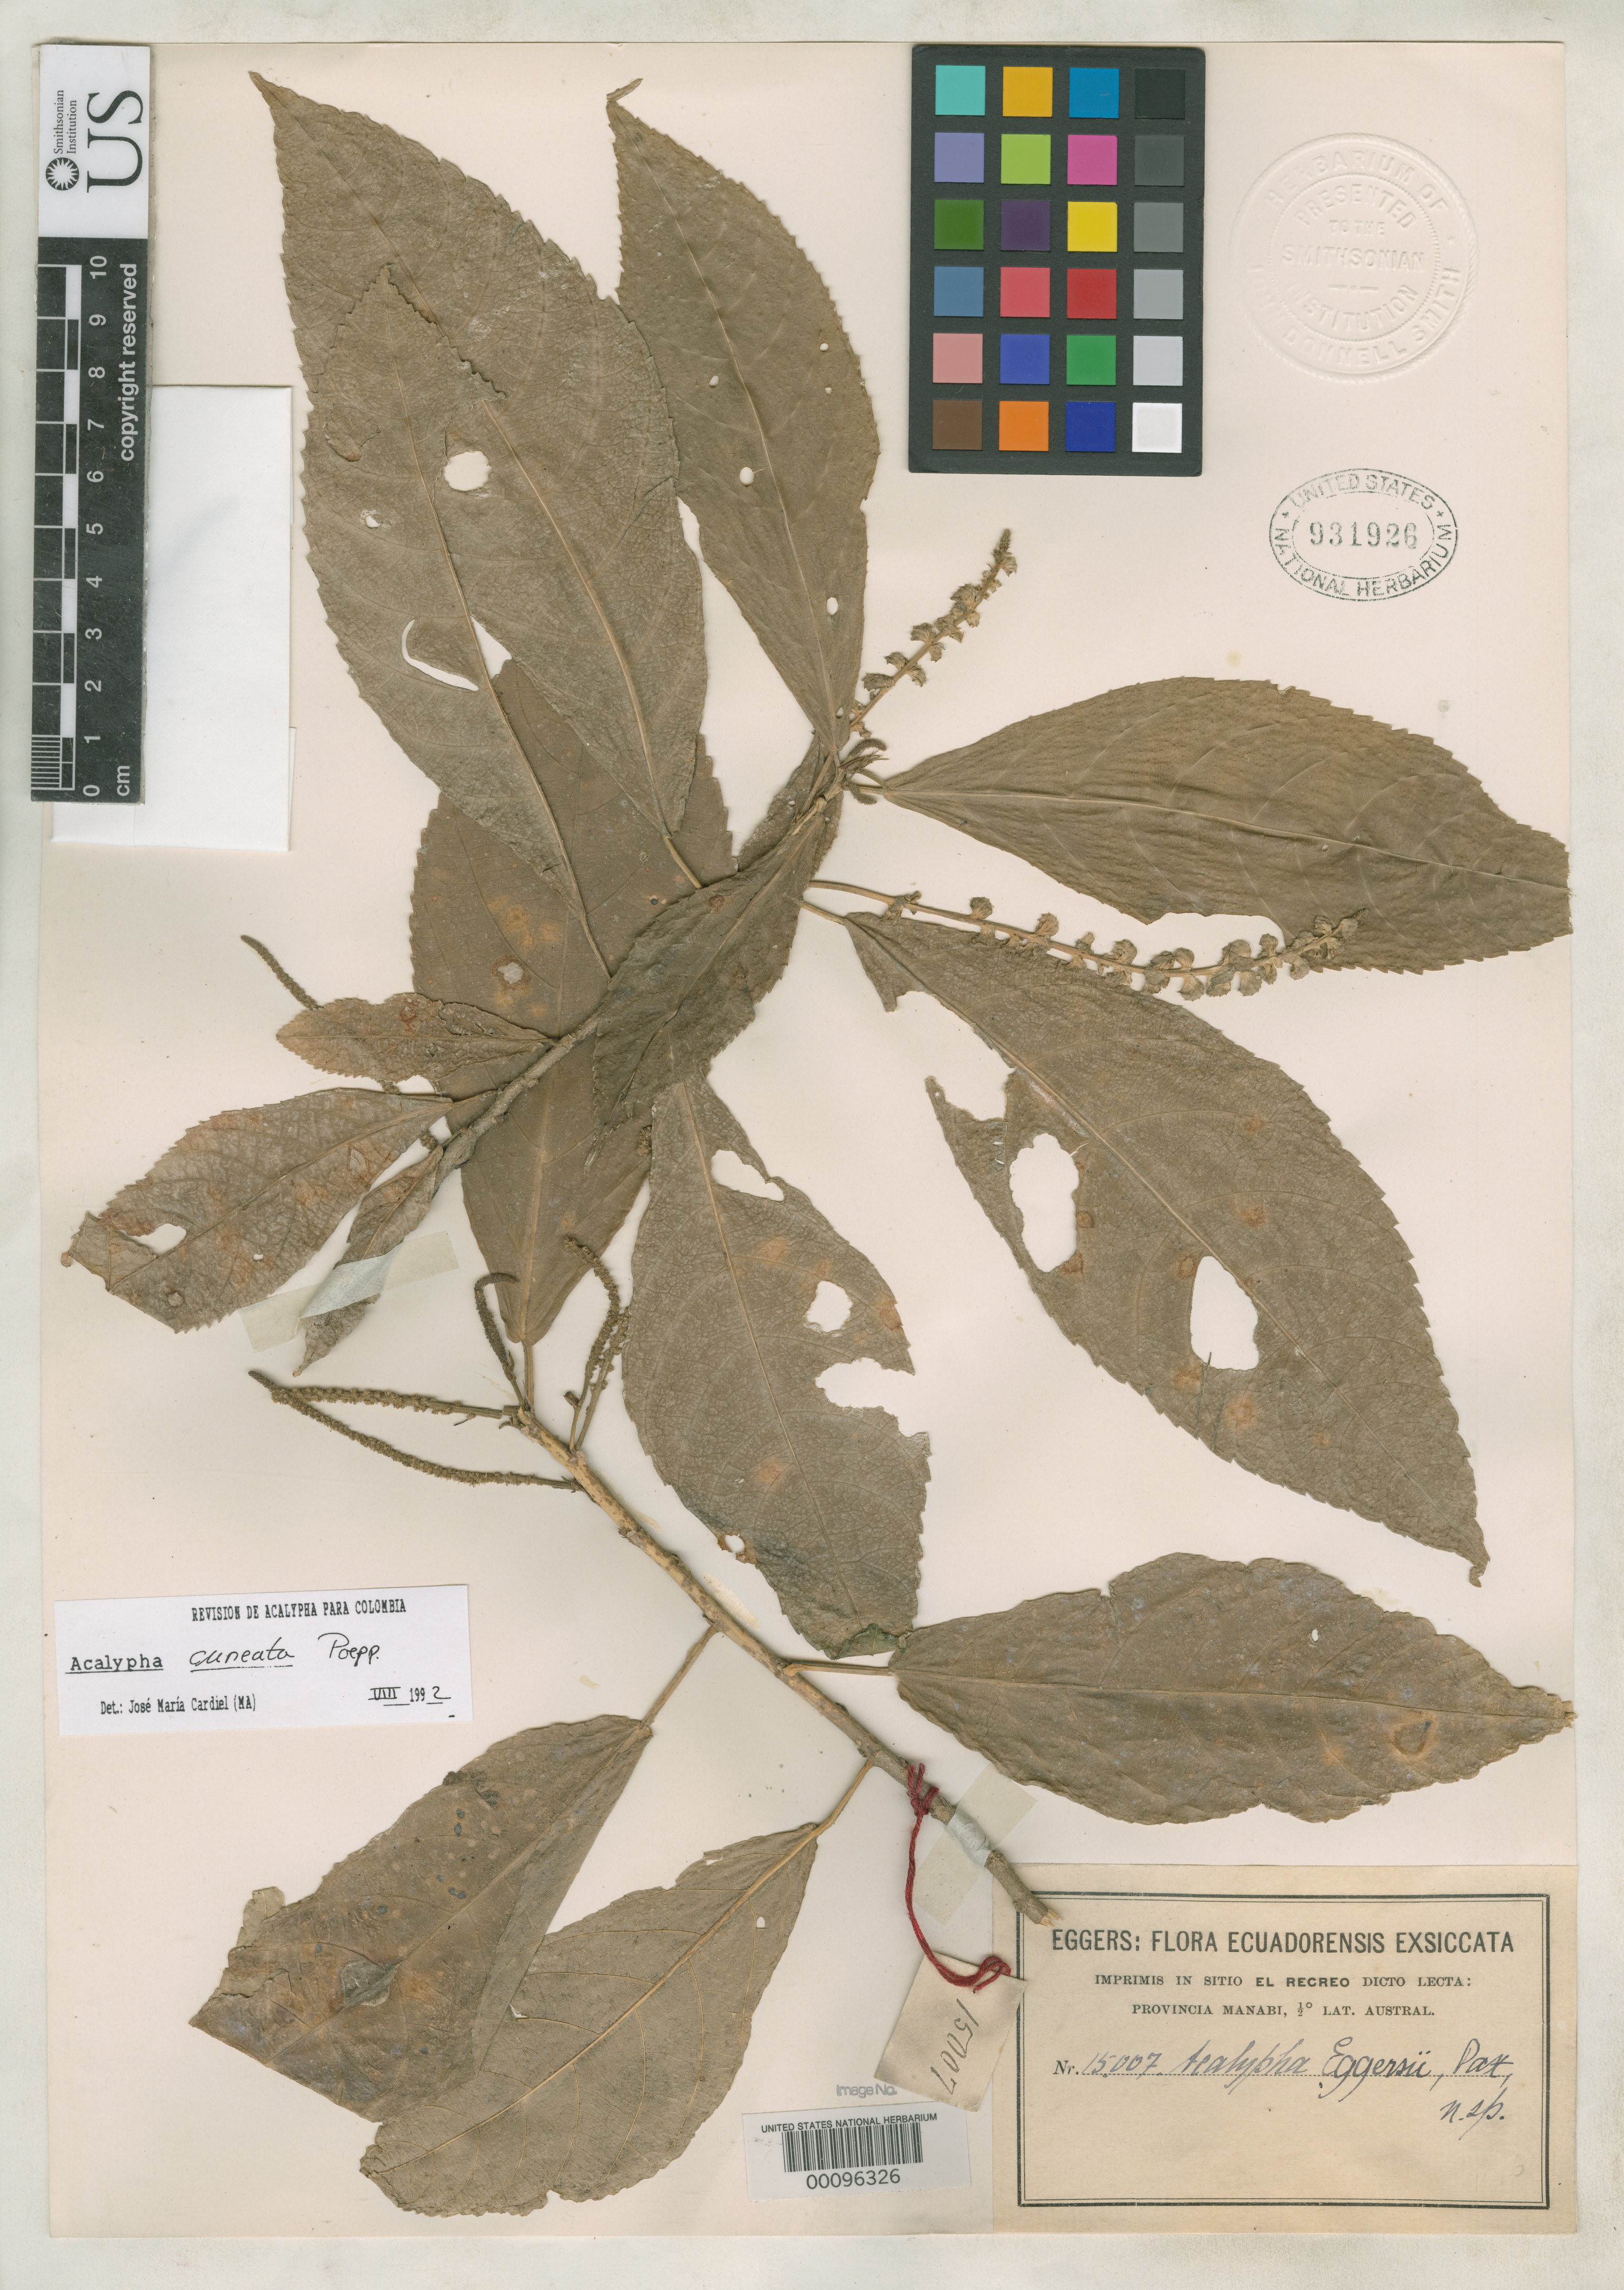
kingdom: Plantae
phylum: Tracheophyta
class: Magnoliopsida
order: Malpighiales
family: Euphorbiaceae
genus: Acalypha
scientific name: Acalypha eggersii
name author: Pax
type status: Isotype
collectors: H. F. A. von Eggers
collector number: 15007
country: Ecuador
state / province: Manabí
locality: Hacienda El Recreo.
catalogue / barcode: US 931926